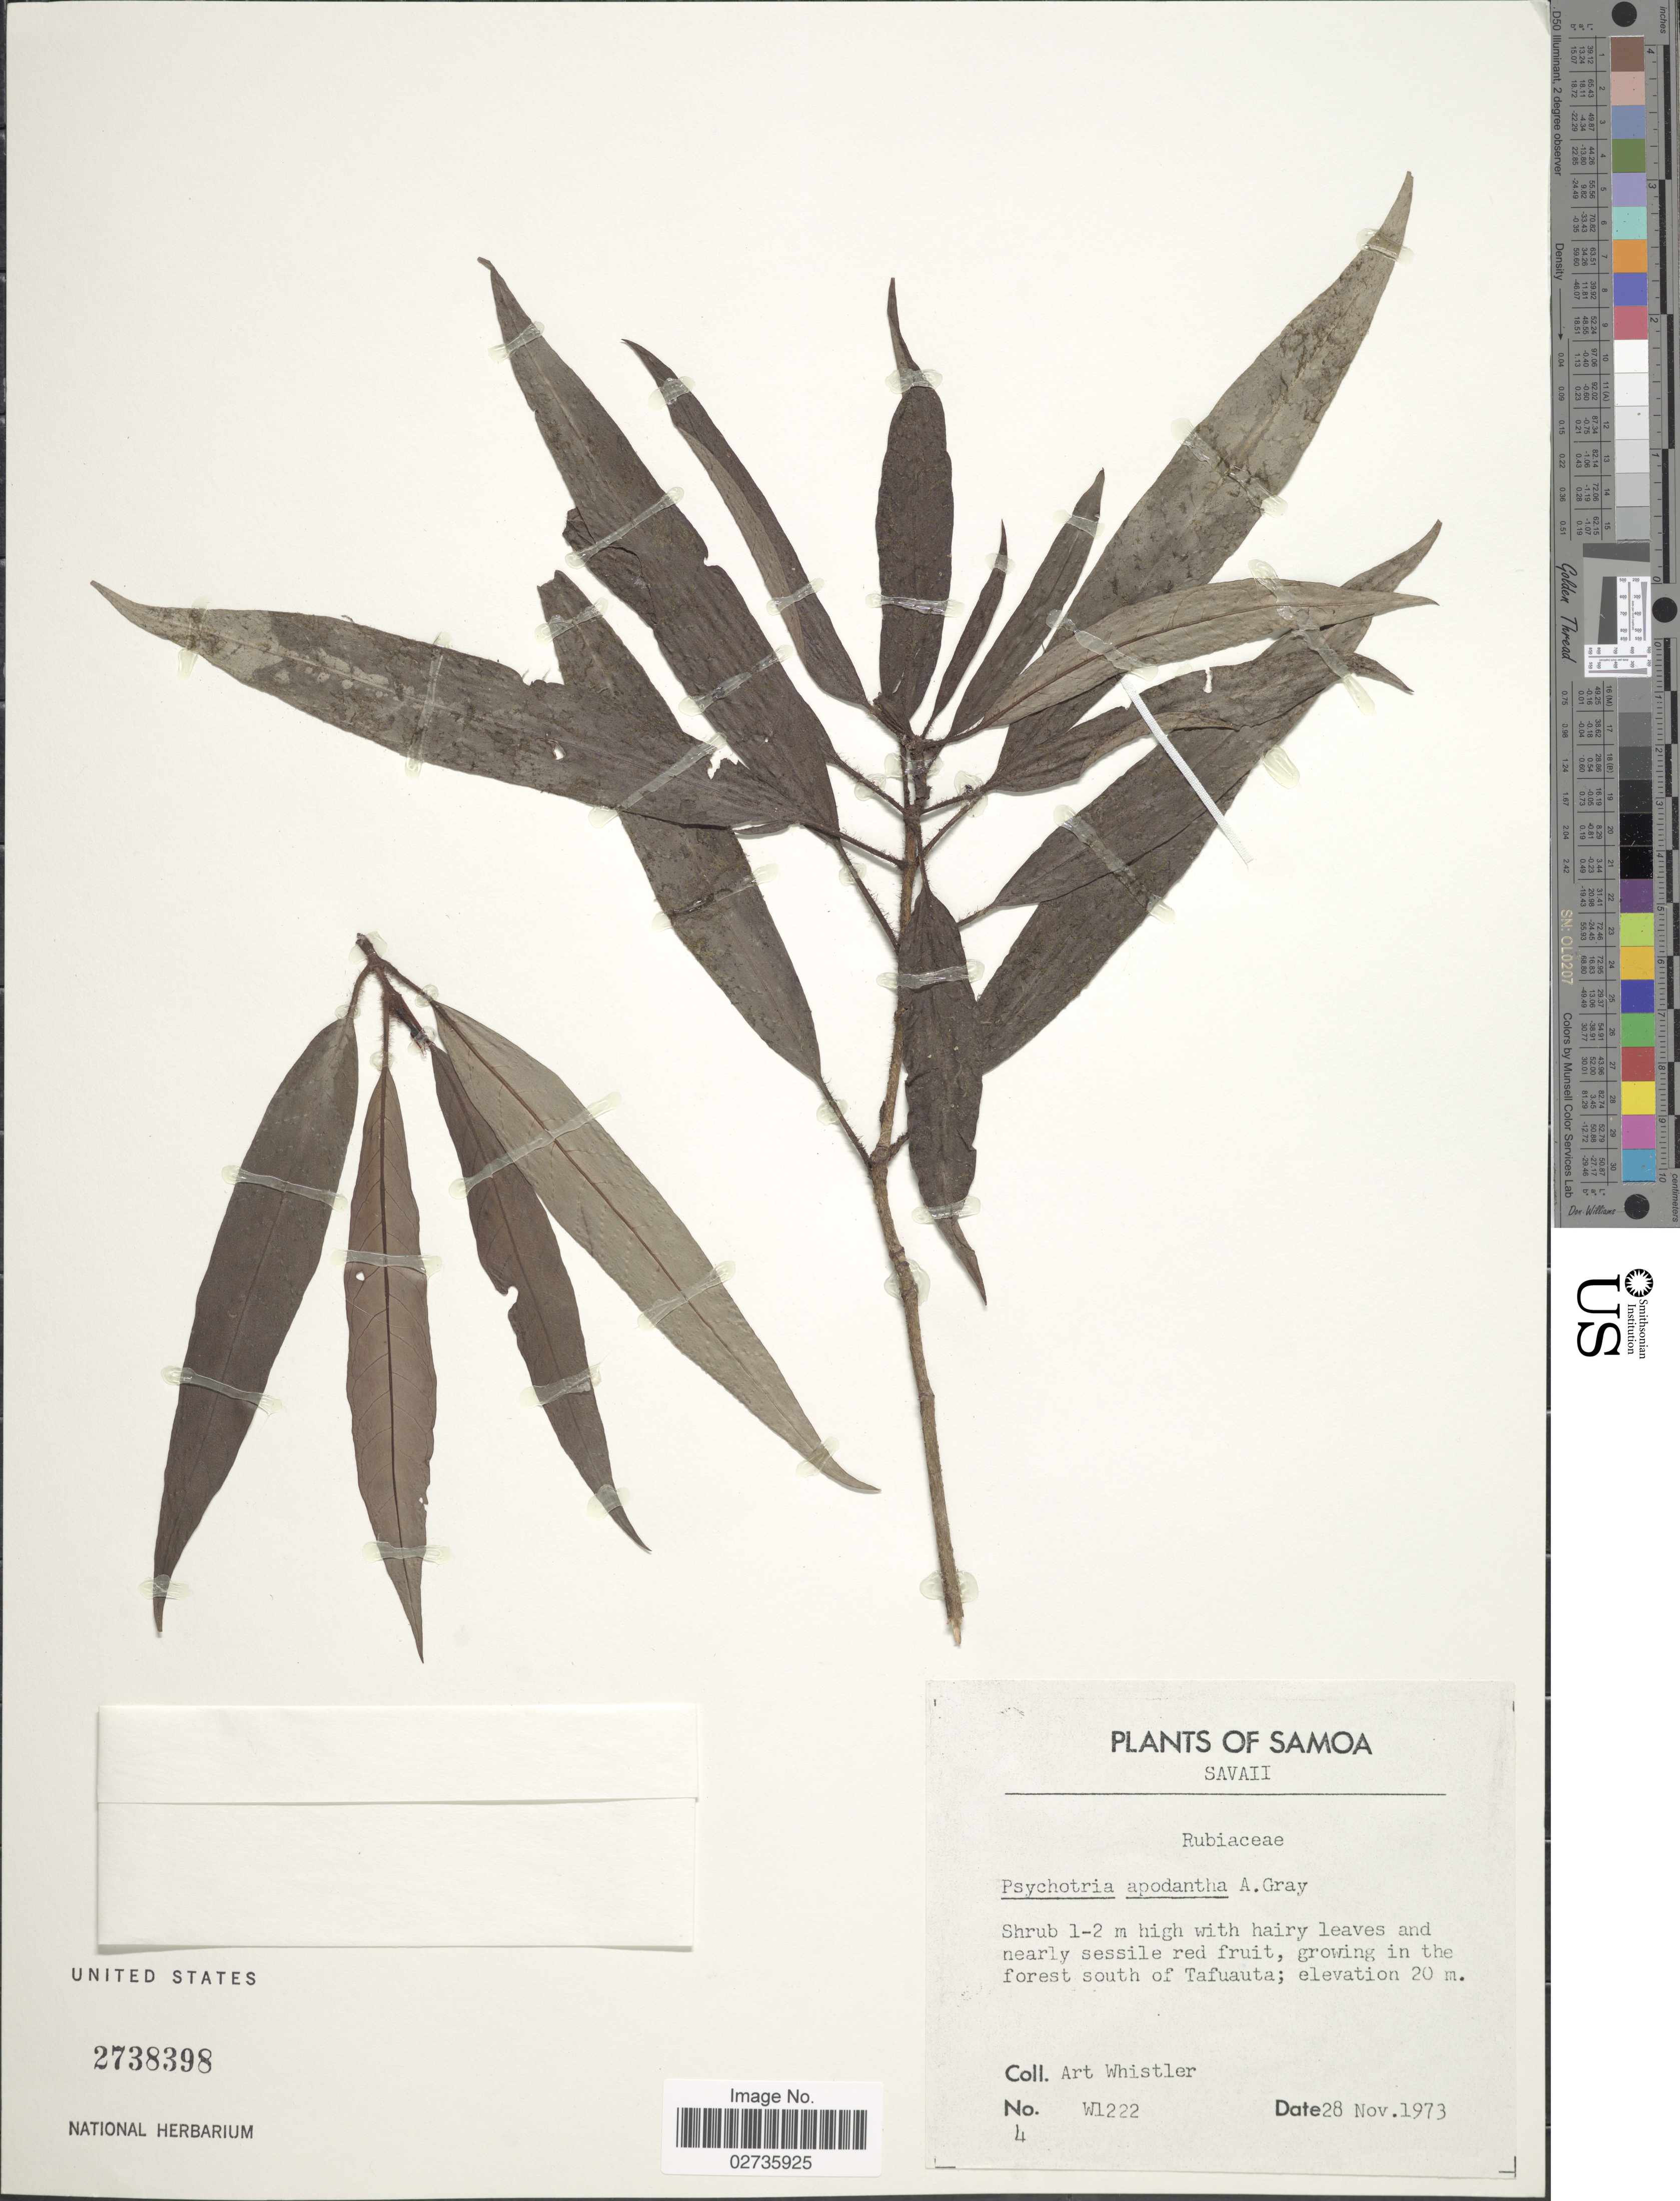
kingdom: Plantae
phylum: Tracheophyta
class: Magnoliopsida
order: Gentianales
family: Rubiaceae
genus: Psychotria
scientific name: Psychotria apodantha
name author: A. Gray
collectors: A. Whistler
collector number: W 1222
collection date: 1973-11-28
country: Samoa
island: Savai'i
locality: Samoa, Savaii, growing in the forest south of Tafuauta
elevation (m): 20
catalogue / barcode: US 2738398